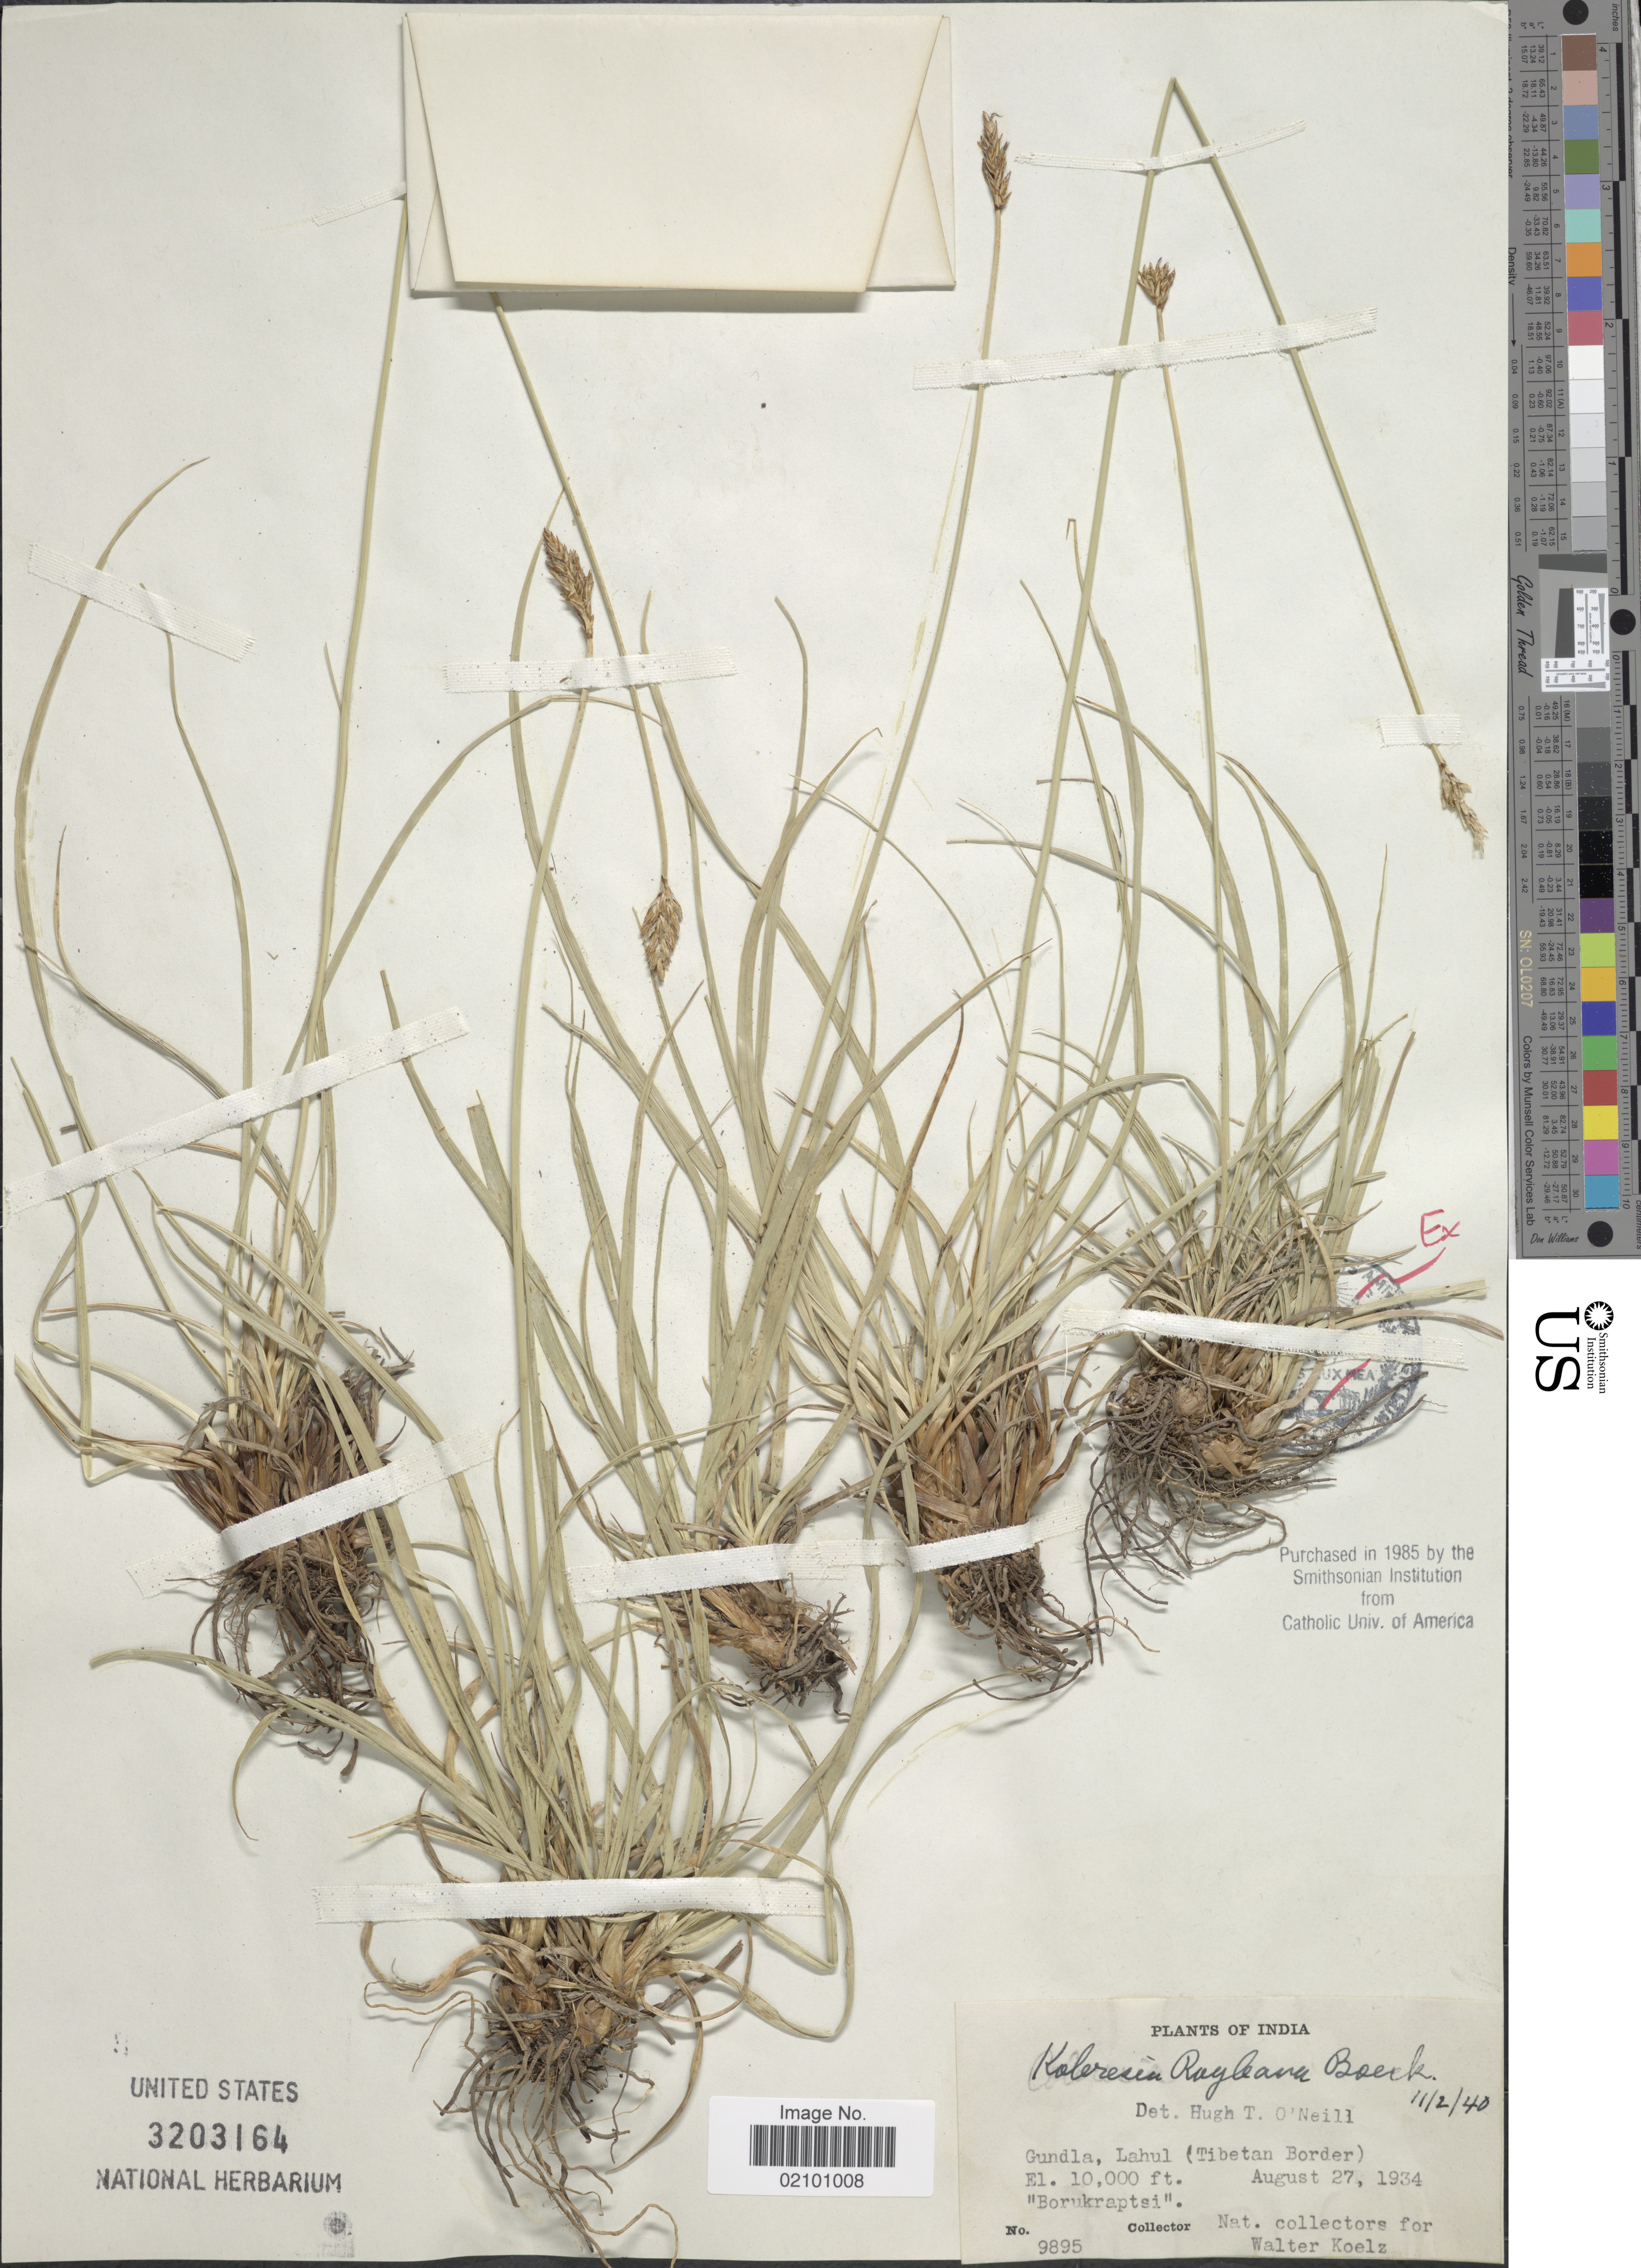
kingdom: Plantae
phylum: Tracheophyta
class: Liliopsida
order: Poales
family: Cyperaceae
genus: Carex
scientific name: Carex kokanica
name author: (Regal) S.R. Zhang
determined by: Strong, M. T., (US), Smithsonian Institution - National Museum of Natural History (UNITED STATES)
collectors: Native Coll.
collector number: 9895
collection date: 1934-08-27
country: India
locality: Gundla, Lahul (Tibetan Border)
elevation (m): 3048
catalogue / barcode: US 3203164